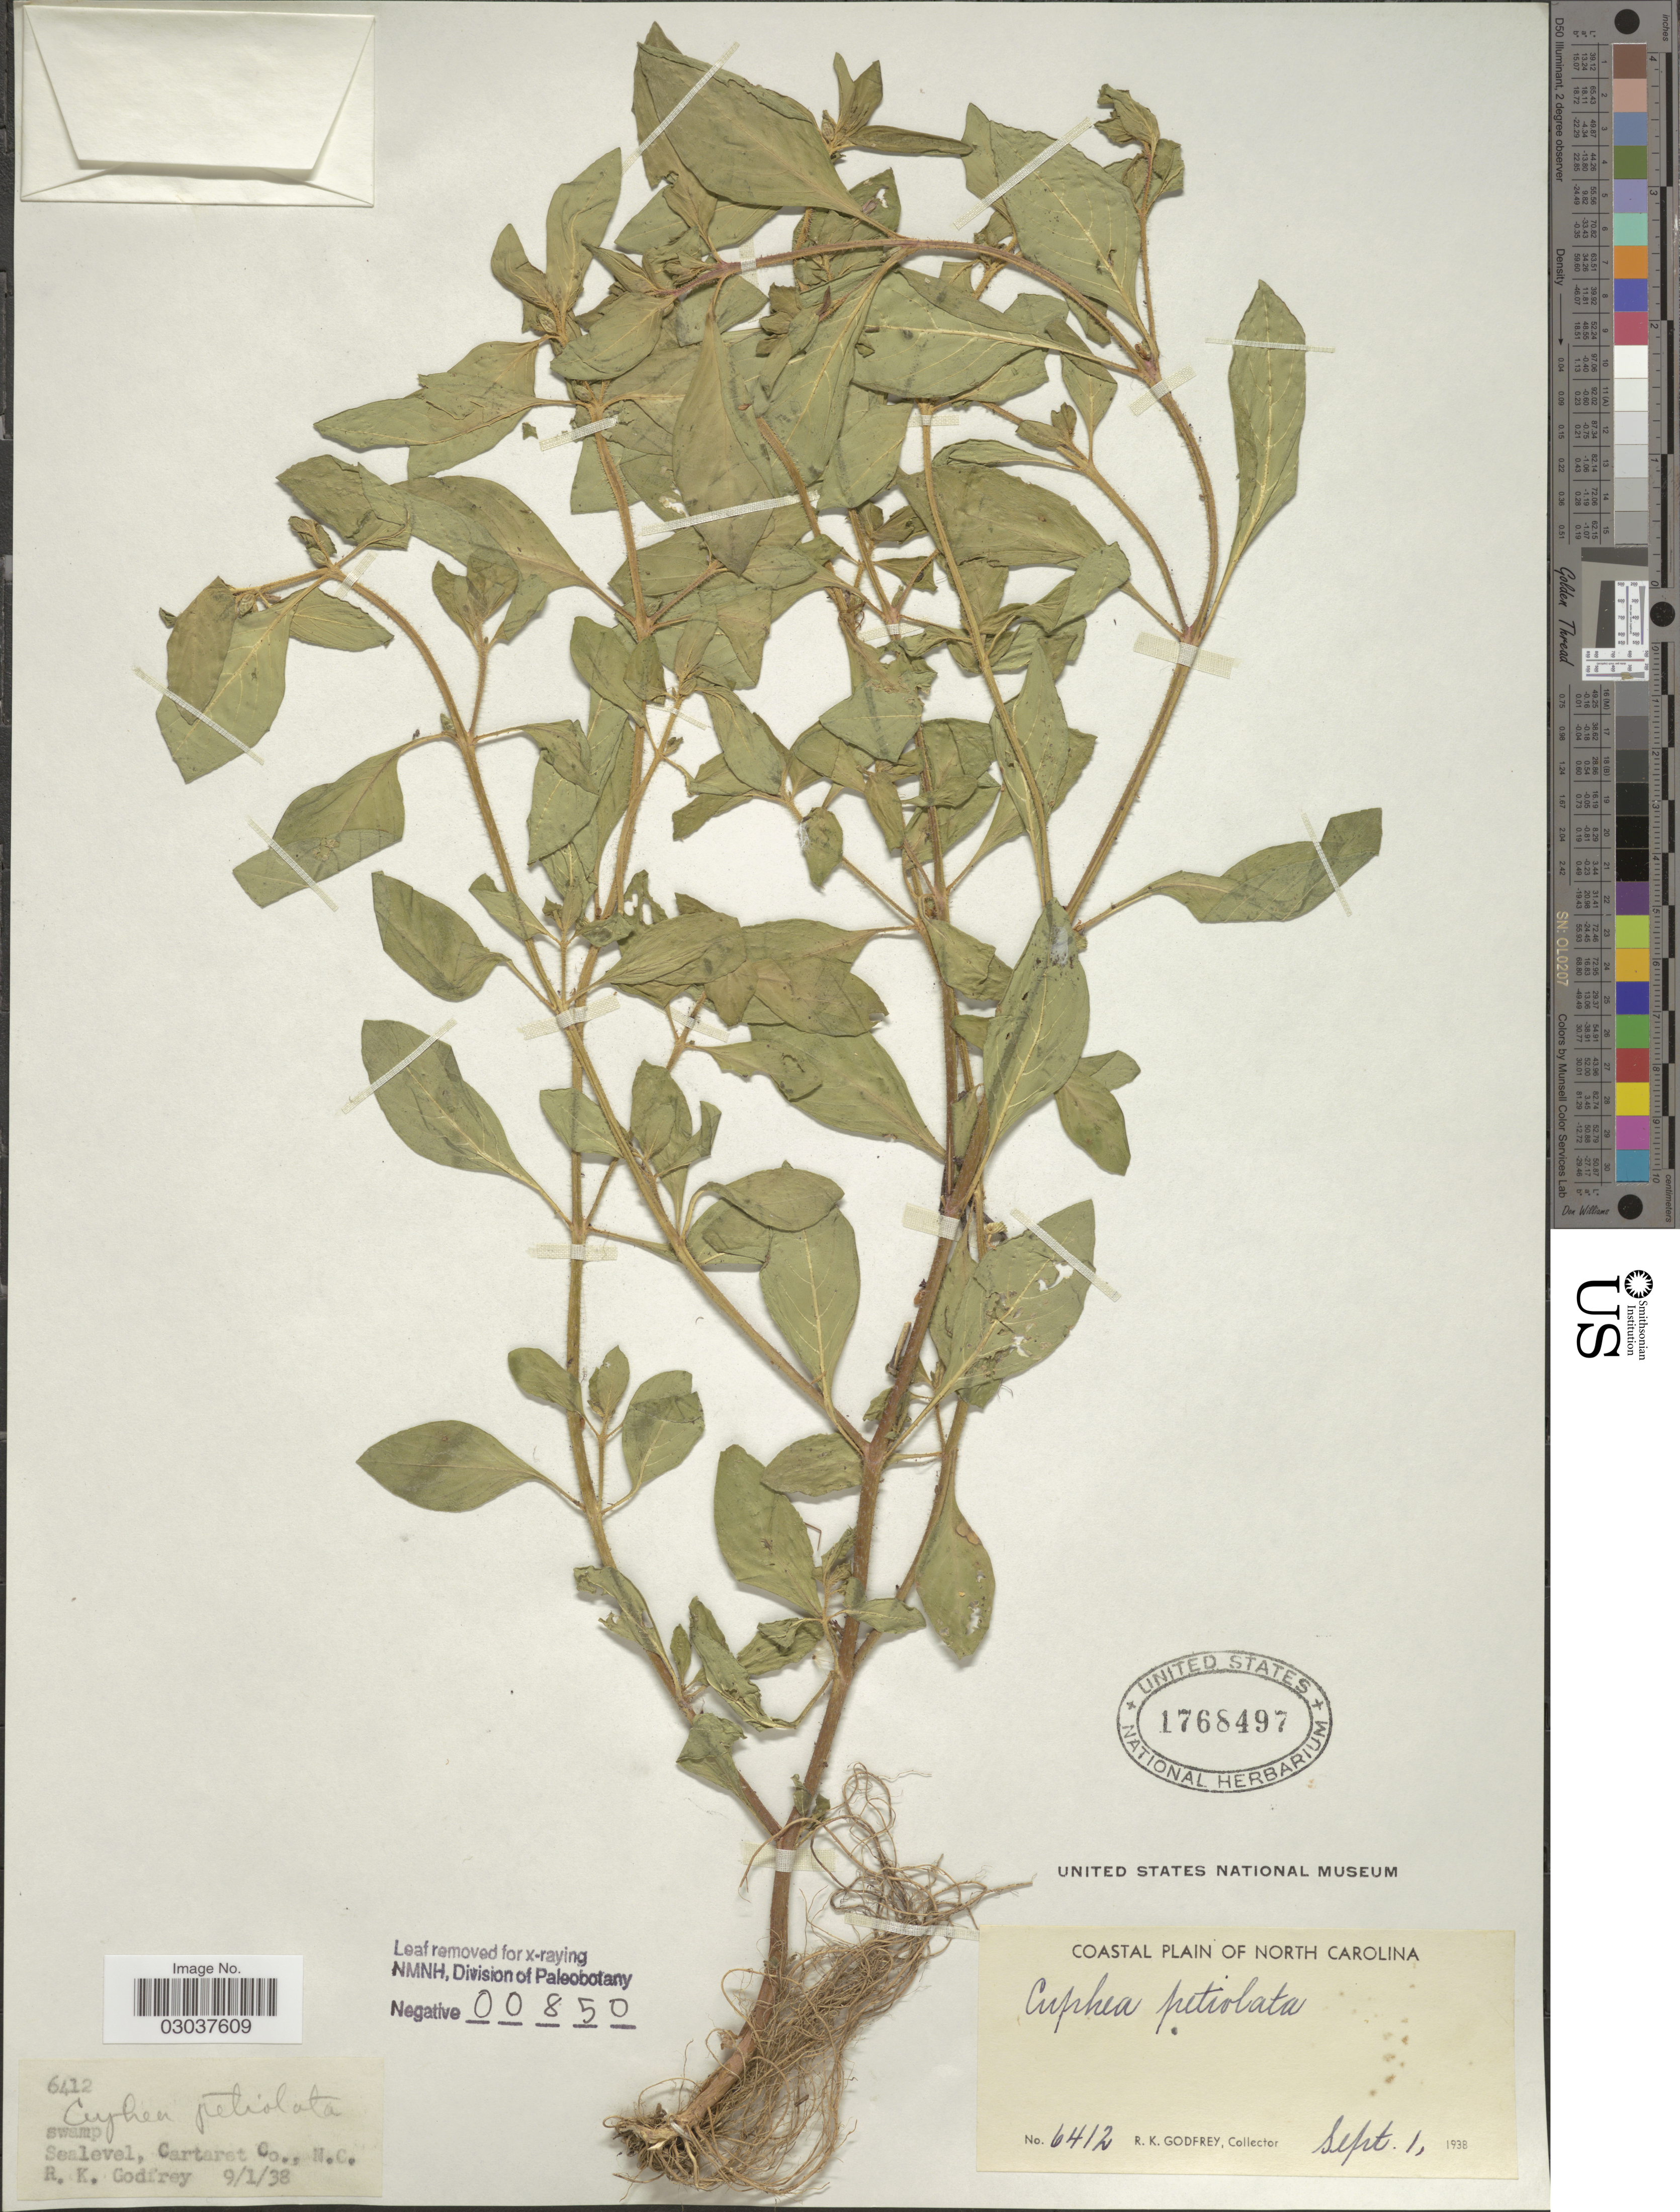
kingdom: Plantae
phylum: Tracheophyta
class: Magnoliopsida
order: Myrtales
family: Lythraceae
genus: Cuphea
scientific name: Cuphea petiolata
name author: Pohl ex Koehne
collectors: R. K. Godfrey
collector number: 6412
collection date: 1938-09-01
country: United States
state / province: North Carolina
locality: Coastal Plain of North Carolina. Cartaret Co. N. C.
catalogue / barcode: US 1768497